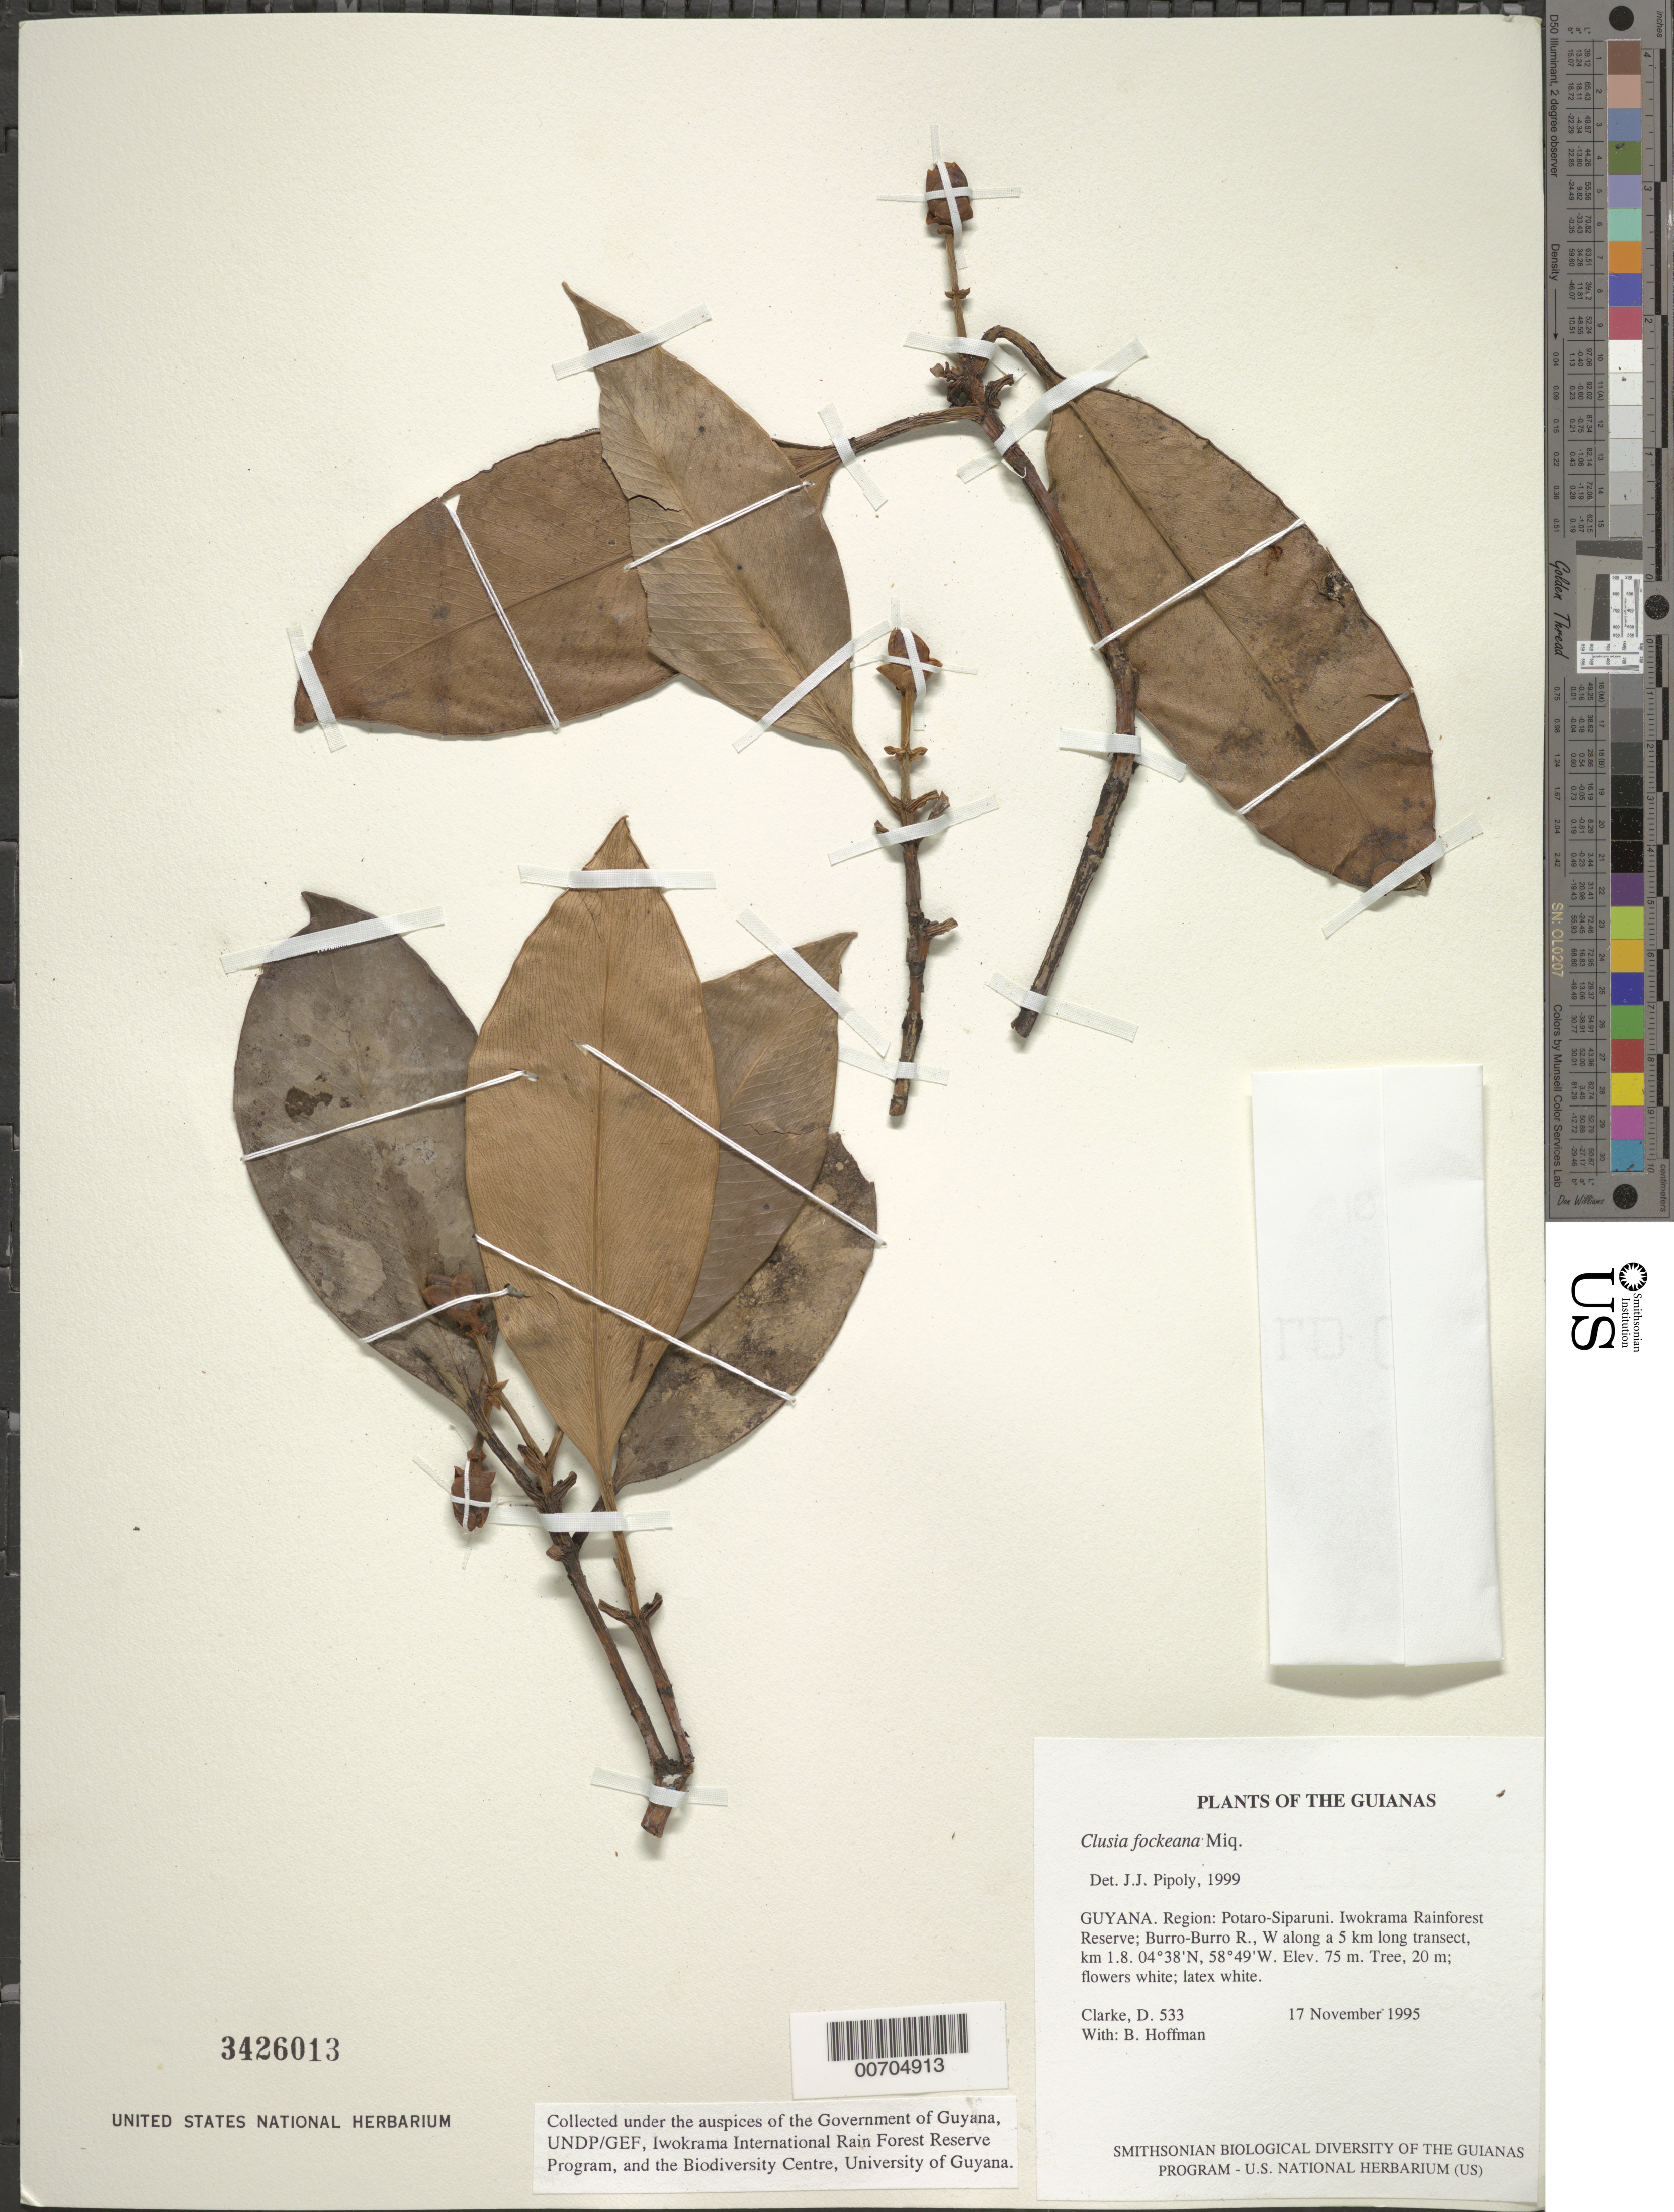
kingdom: Plantae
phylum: Tracheophyta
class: Magnoliopsida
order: Malpighiales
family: Clusiaceae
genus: Clusia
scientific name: Clusia fockeana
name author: Miq.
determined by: Pipoly, J. J., III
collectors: H. D. Clarke & B. Hoffman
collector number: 533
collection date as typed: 17 November 1995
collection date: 1995-11-17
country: Guyana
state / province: Potaro-Siparuni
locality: Iwokrama Rainforest Reserve; Burro-Burro R., W along a 5 km long transect, km 1.8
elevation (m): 75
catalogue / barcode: US 3426013